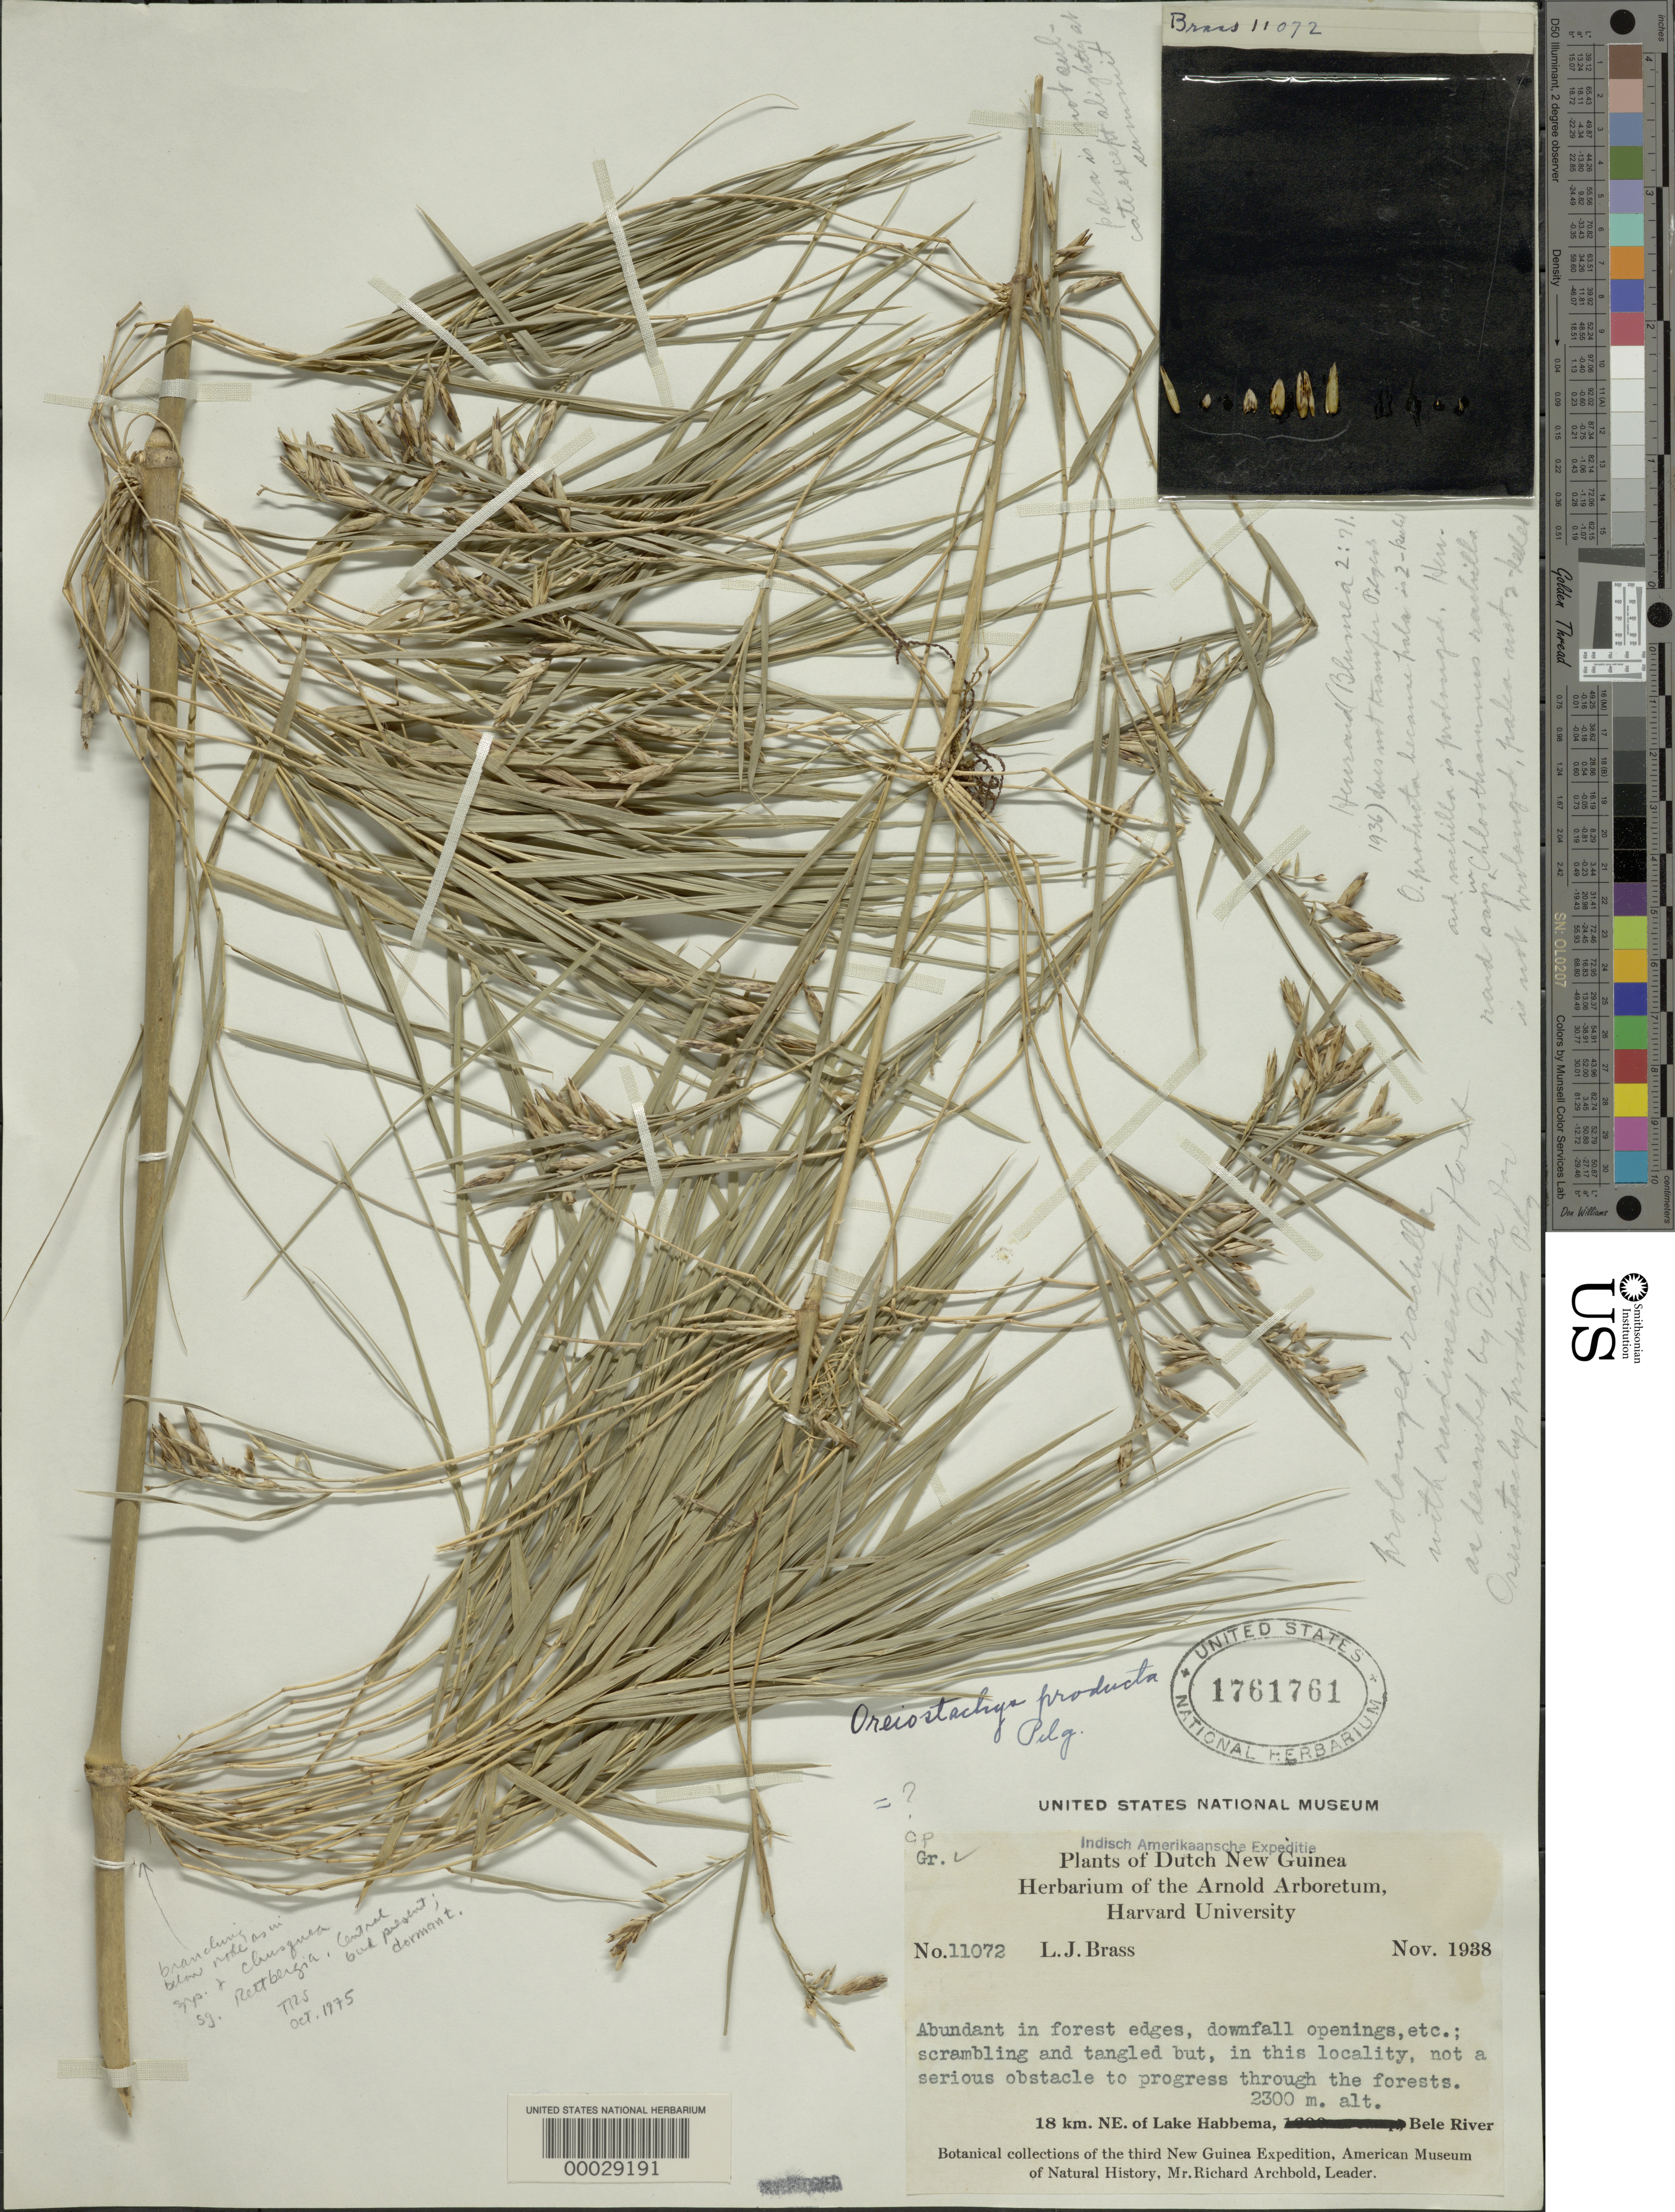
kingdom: Plantae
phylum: Tracheophyta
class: Liliopsida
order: Poales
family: Poaceae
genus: Nastus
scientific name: Nastus productus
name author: (Pilg.) Holttum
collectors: L. J. Brass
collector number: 11072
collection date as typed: Nov 1938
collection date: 1938-11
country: Indonesia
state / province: Papua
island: New Guinea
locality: Lake Habbema, Bele River. Irian Barat.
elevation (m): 2300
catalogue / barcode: US 1761761